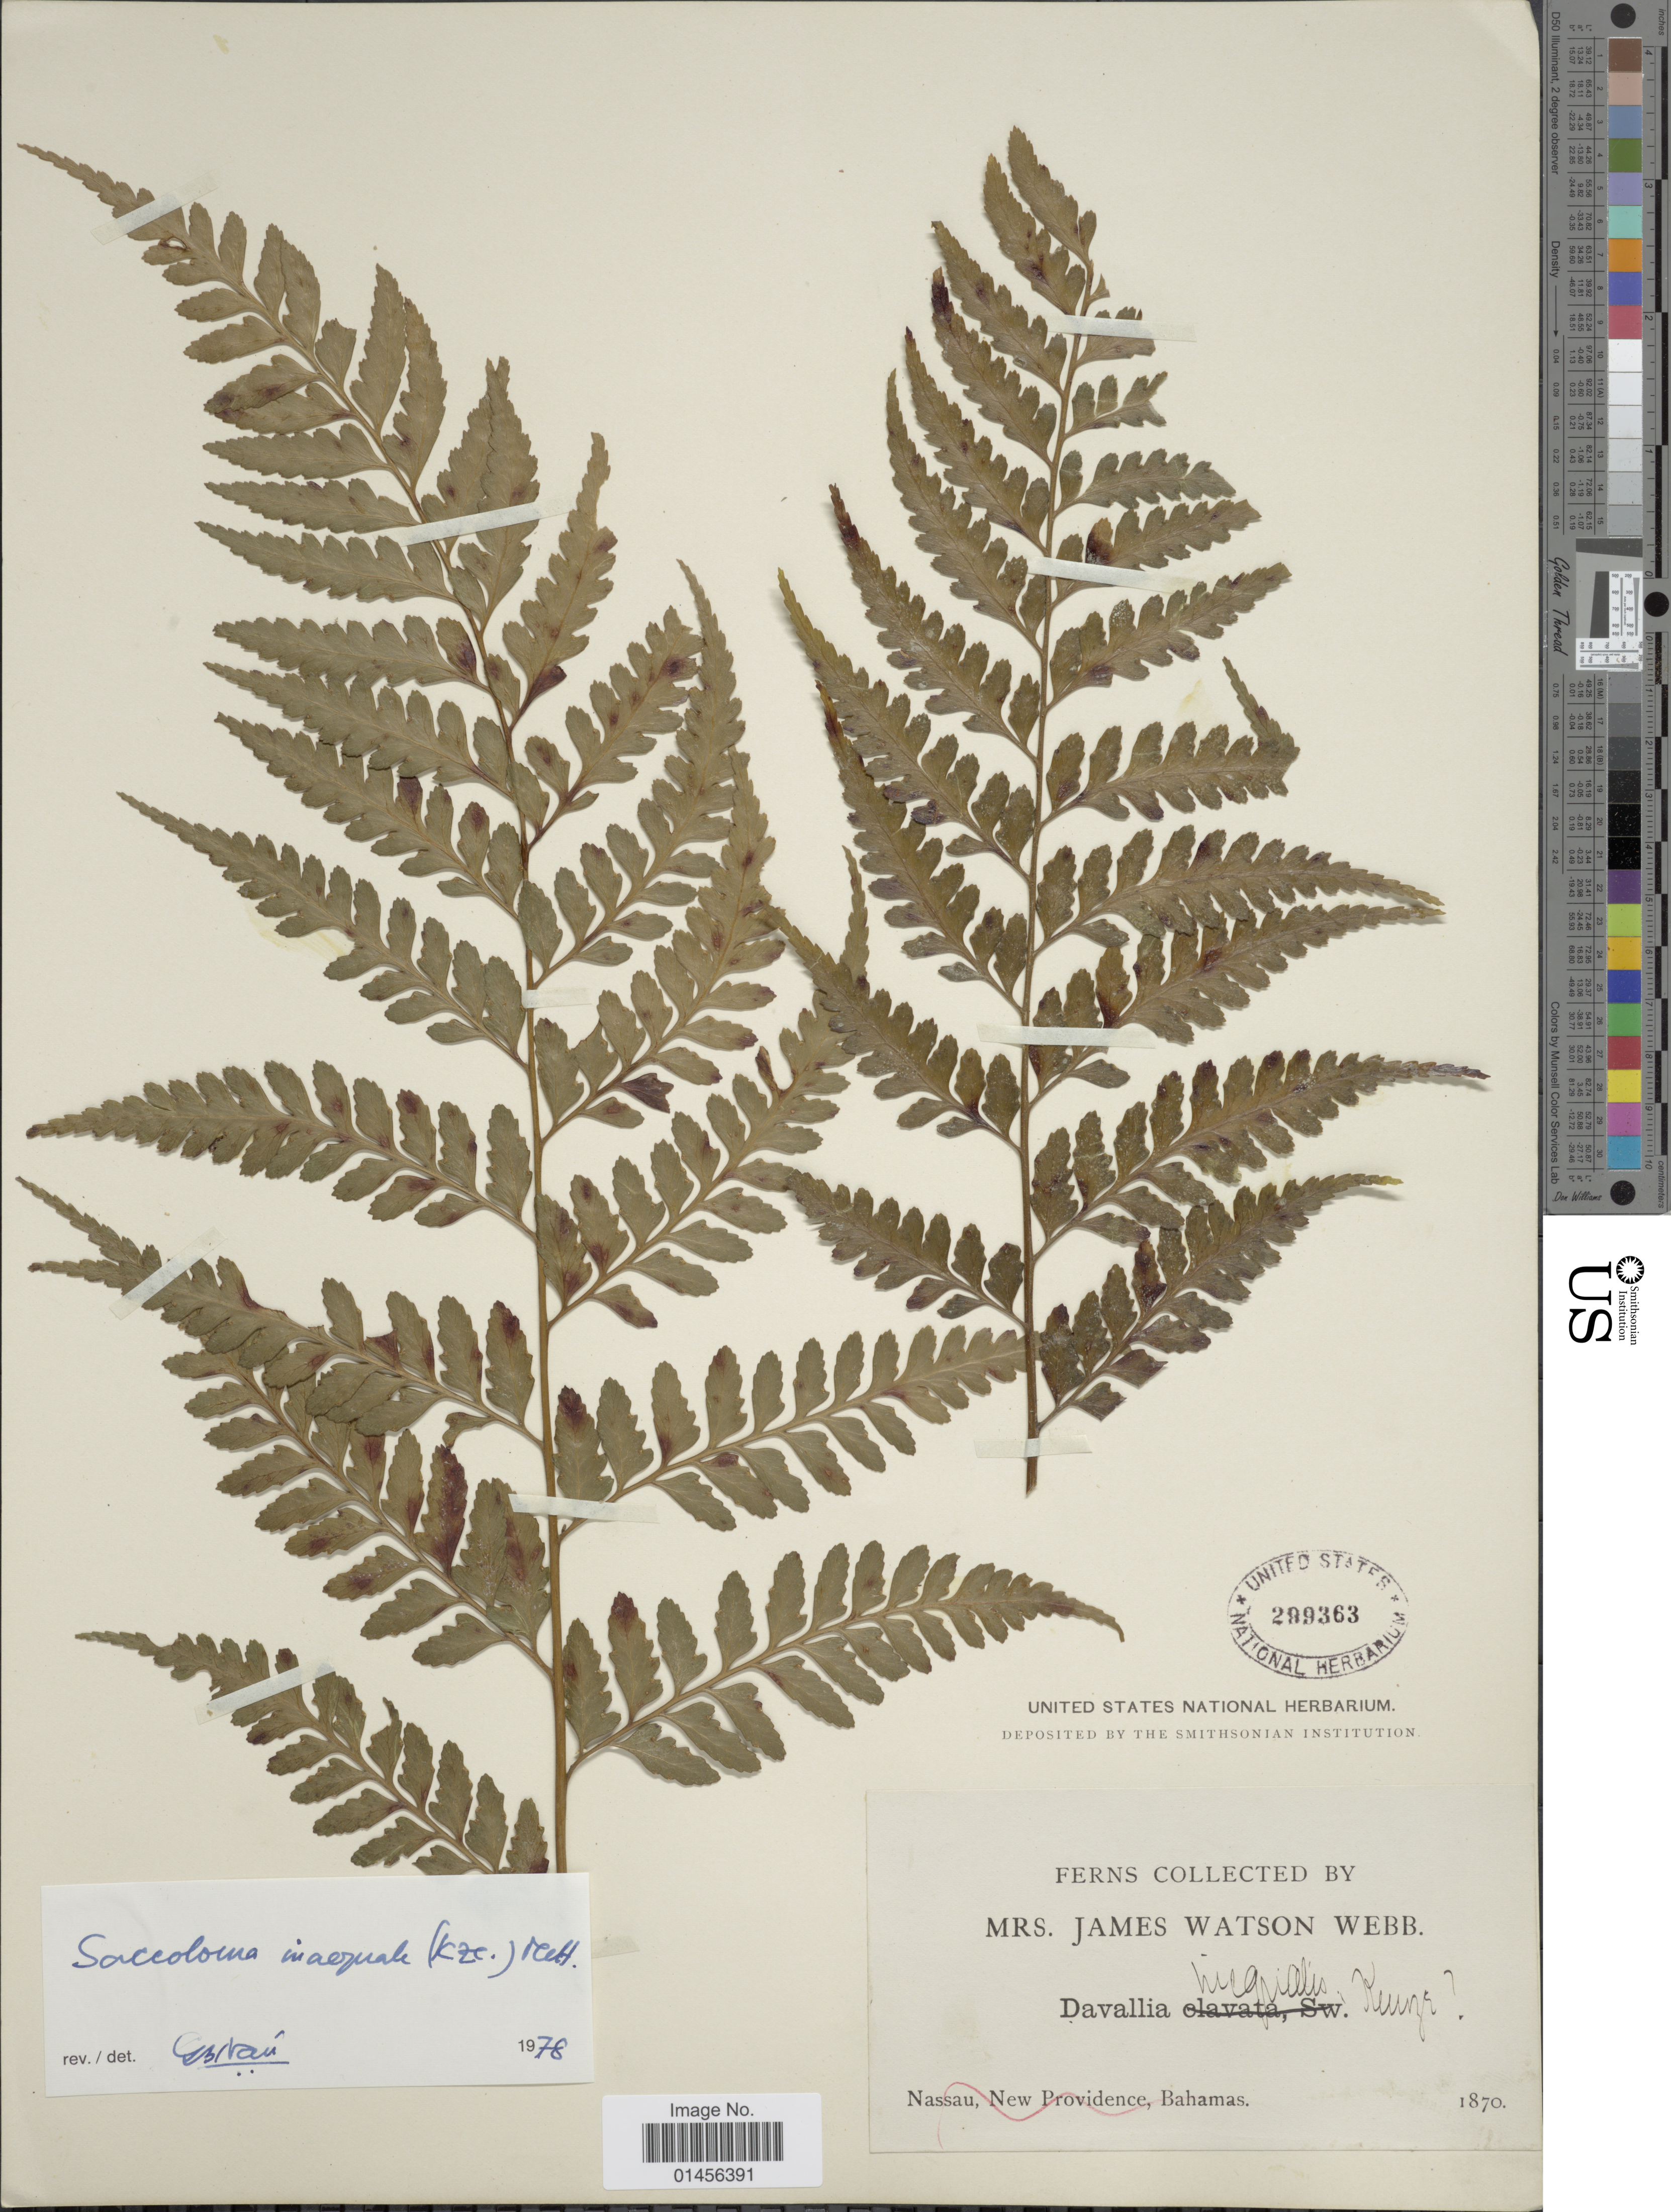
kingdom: Plantae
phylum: Tracheophyta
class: Polypodiopsida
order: Polypodiales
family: Saccolomataceae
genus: Saccoloma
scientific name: Saccoloma inaequale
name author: (Kunze) Mett.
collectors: J. Webb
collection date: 1870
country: Bahamas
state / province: New Providence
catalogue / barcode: US 299363